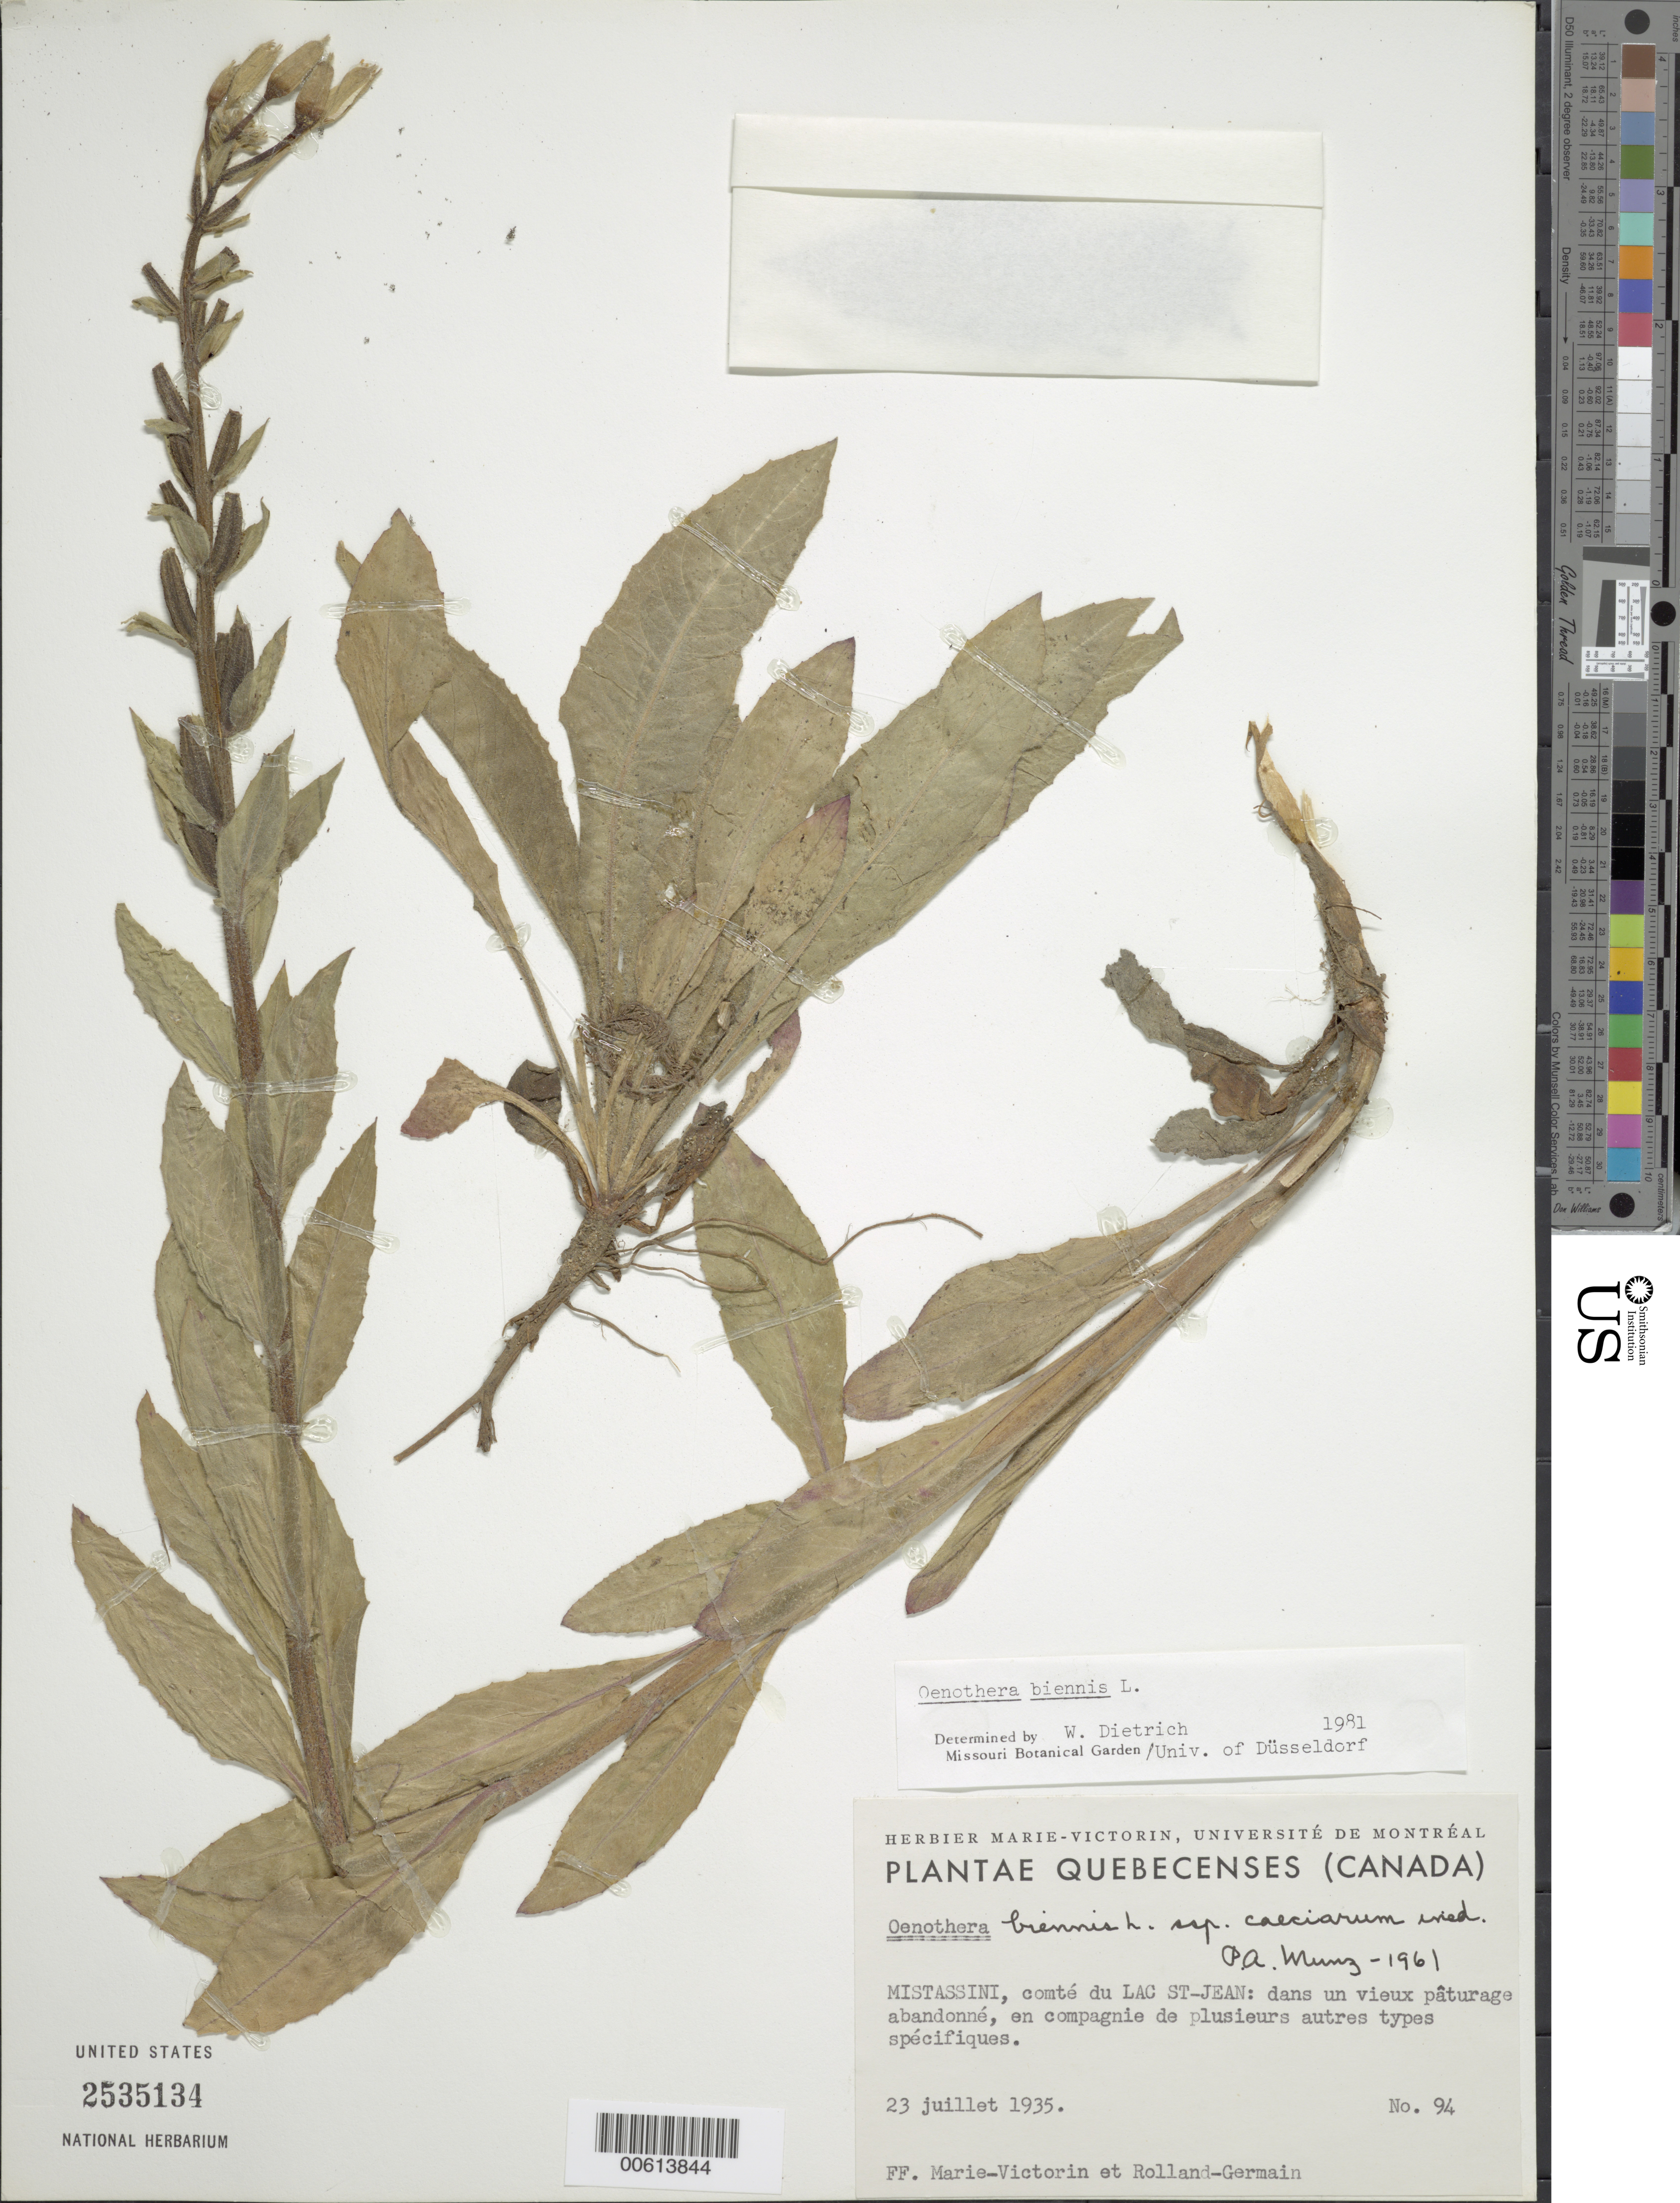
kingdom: Plantae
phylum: Tracheophyta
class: Magnoliopsida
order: Myrtales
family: Onagraceae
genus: Oenothera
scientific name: Oenothera biennis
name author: L.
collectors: Fr. Marie-Victorin & Rolland-Germain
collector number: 94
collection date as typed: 23 Jul 1935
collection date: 1935-07-23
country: Canada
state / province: Quebec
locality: Mistassini, comte du Lac St. Jean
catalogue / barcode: US 2535134